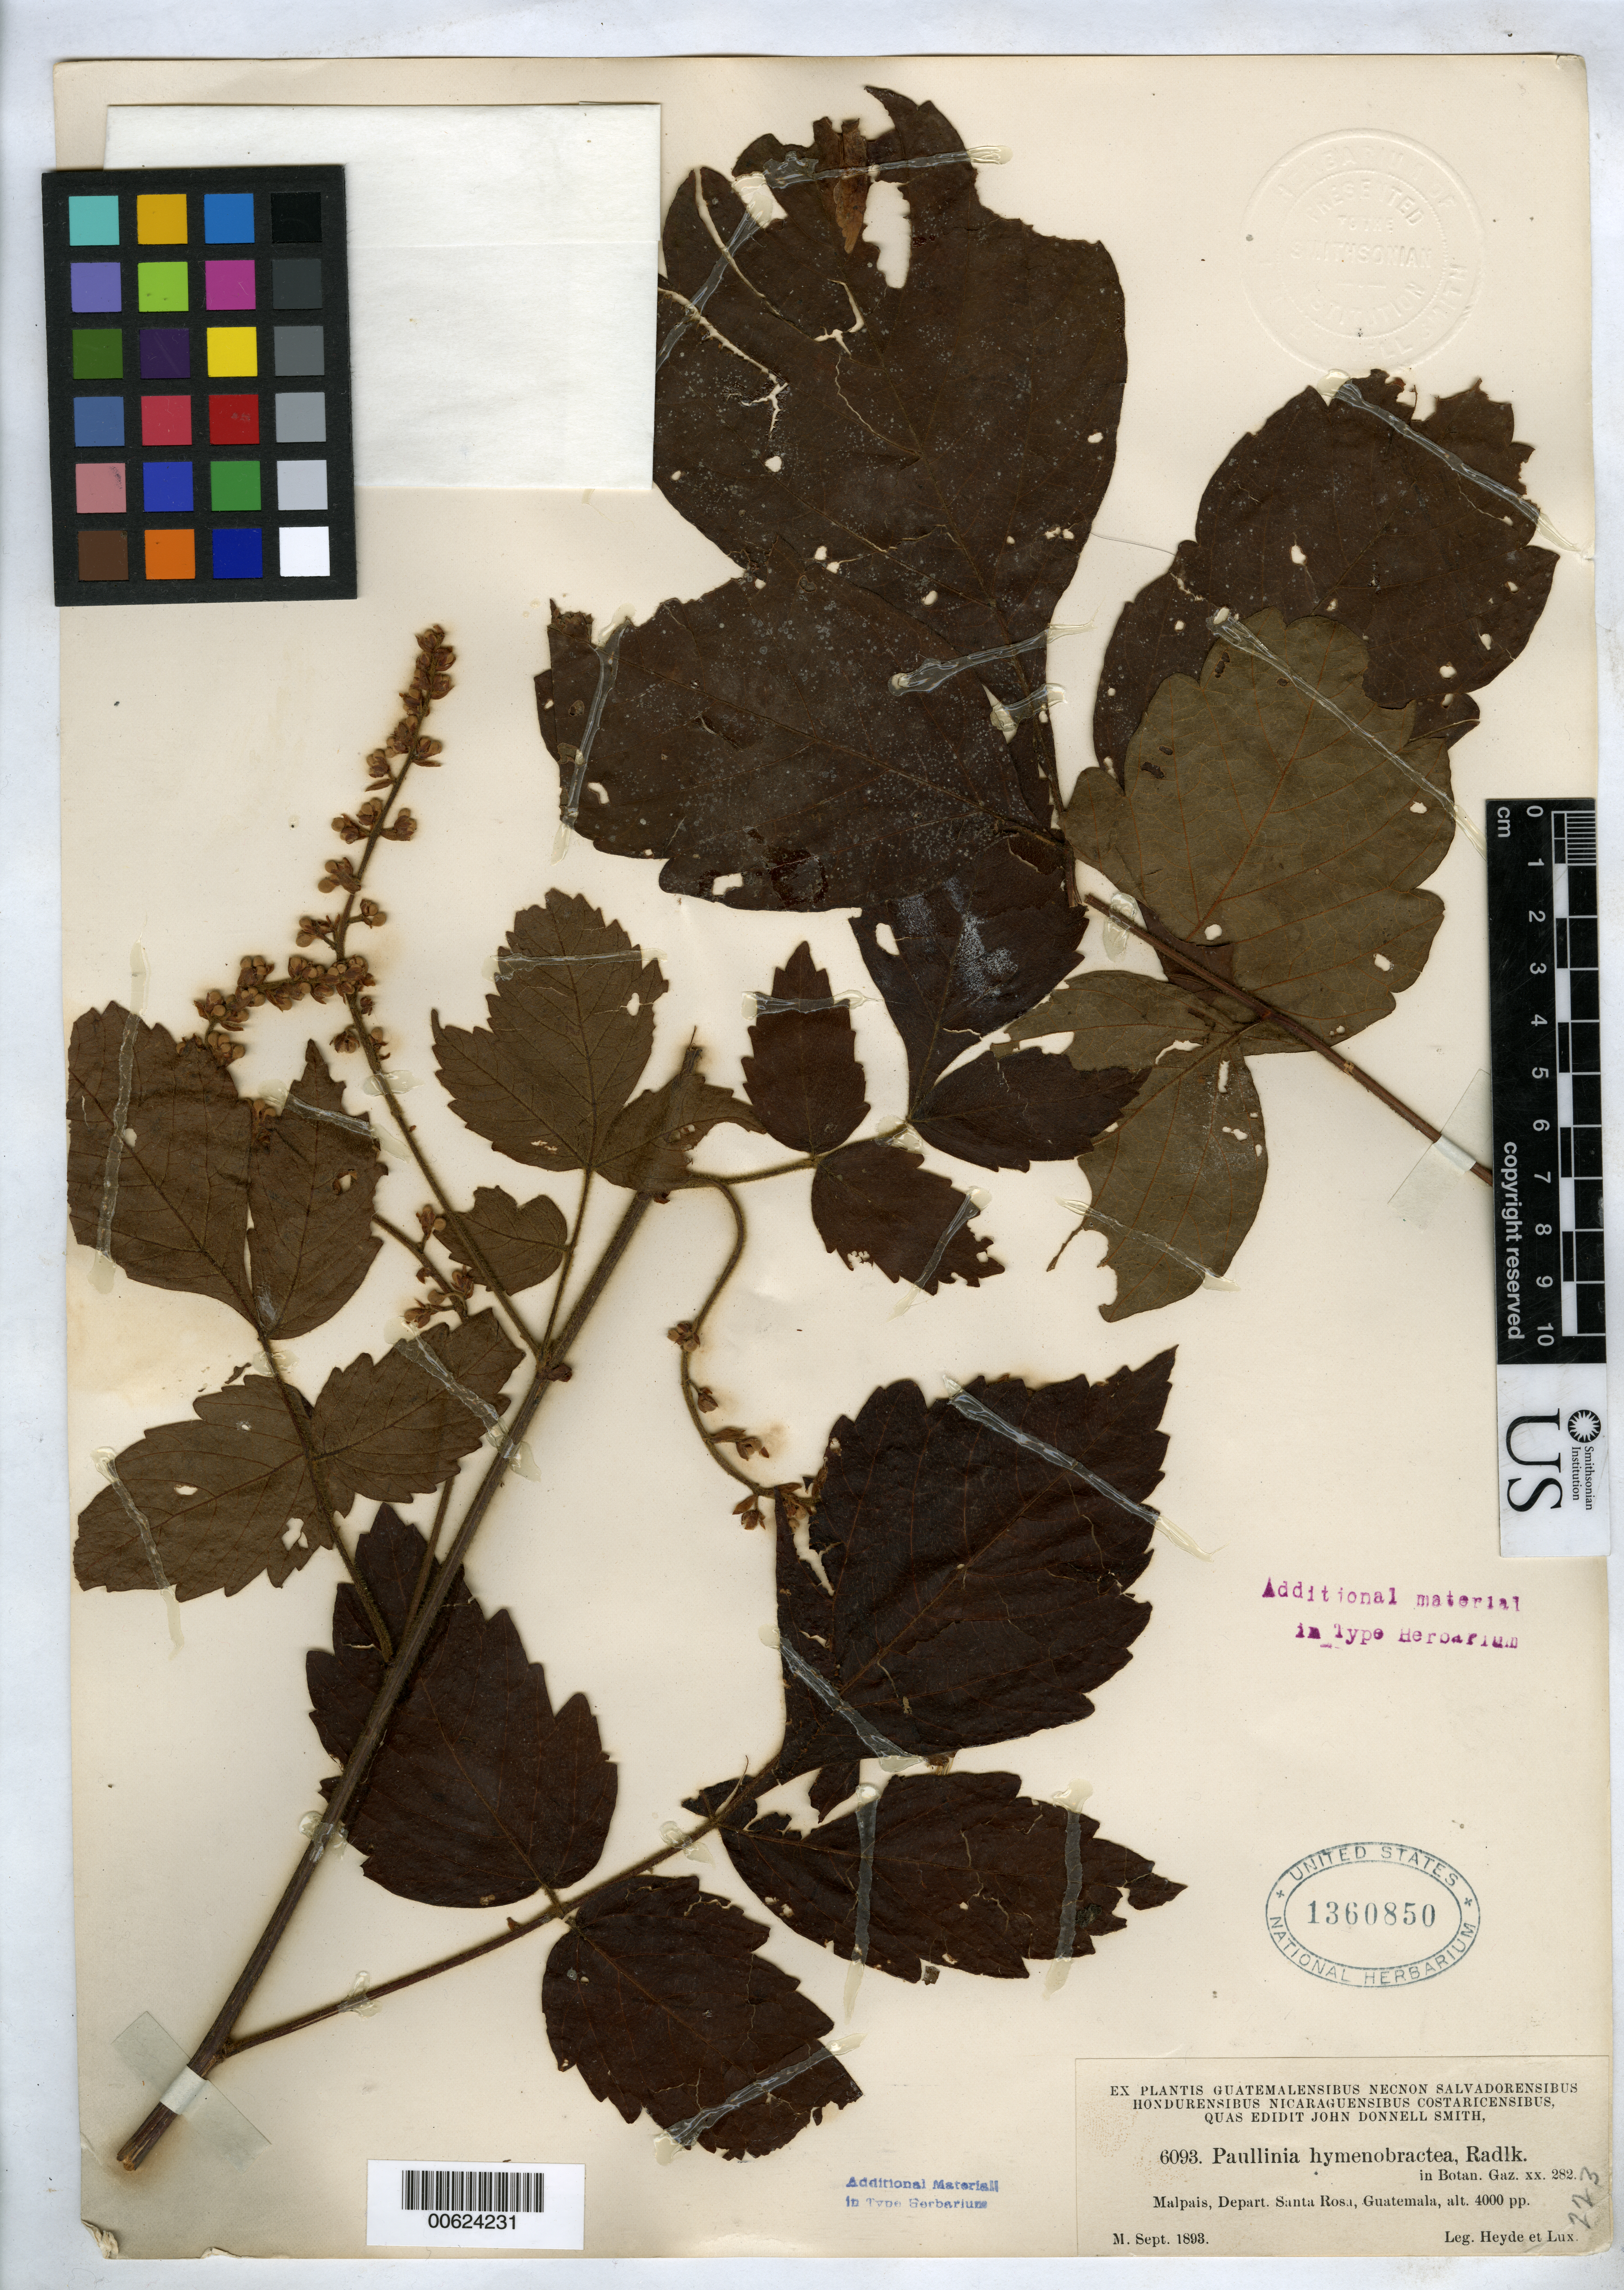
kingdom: Plantae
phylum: Tracheophyta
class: Magnoliopsida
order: Sapindales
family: Sapindaceae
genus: Paullinia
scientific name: Paullinia hymenobracteata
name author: Radlk. ex Donn. Sm.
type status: Type Collection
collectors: E. T. Heyde & E. Lux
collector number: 6093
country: Guatemala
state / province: Santa Rosa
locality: Malpais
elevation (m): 1219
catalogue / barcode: US 1360850